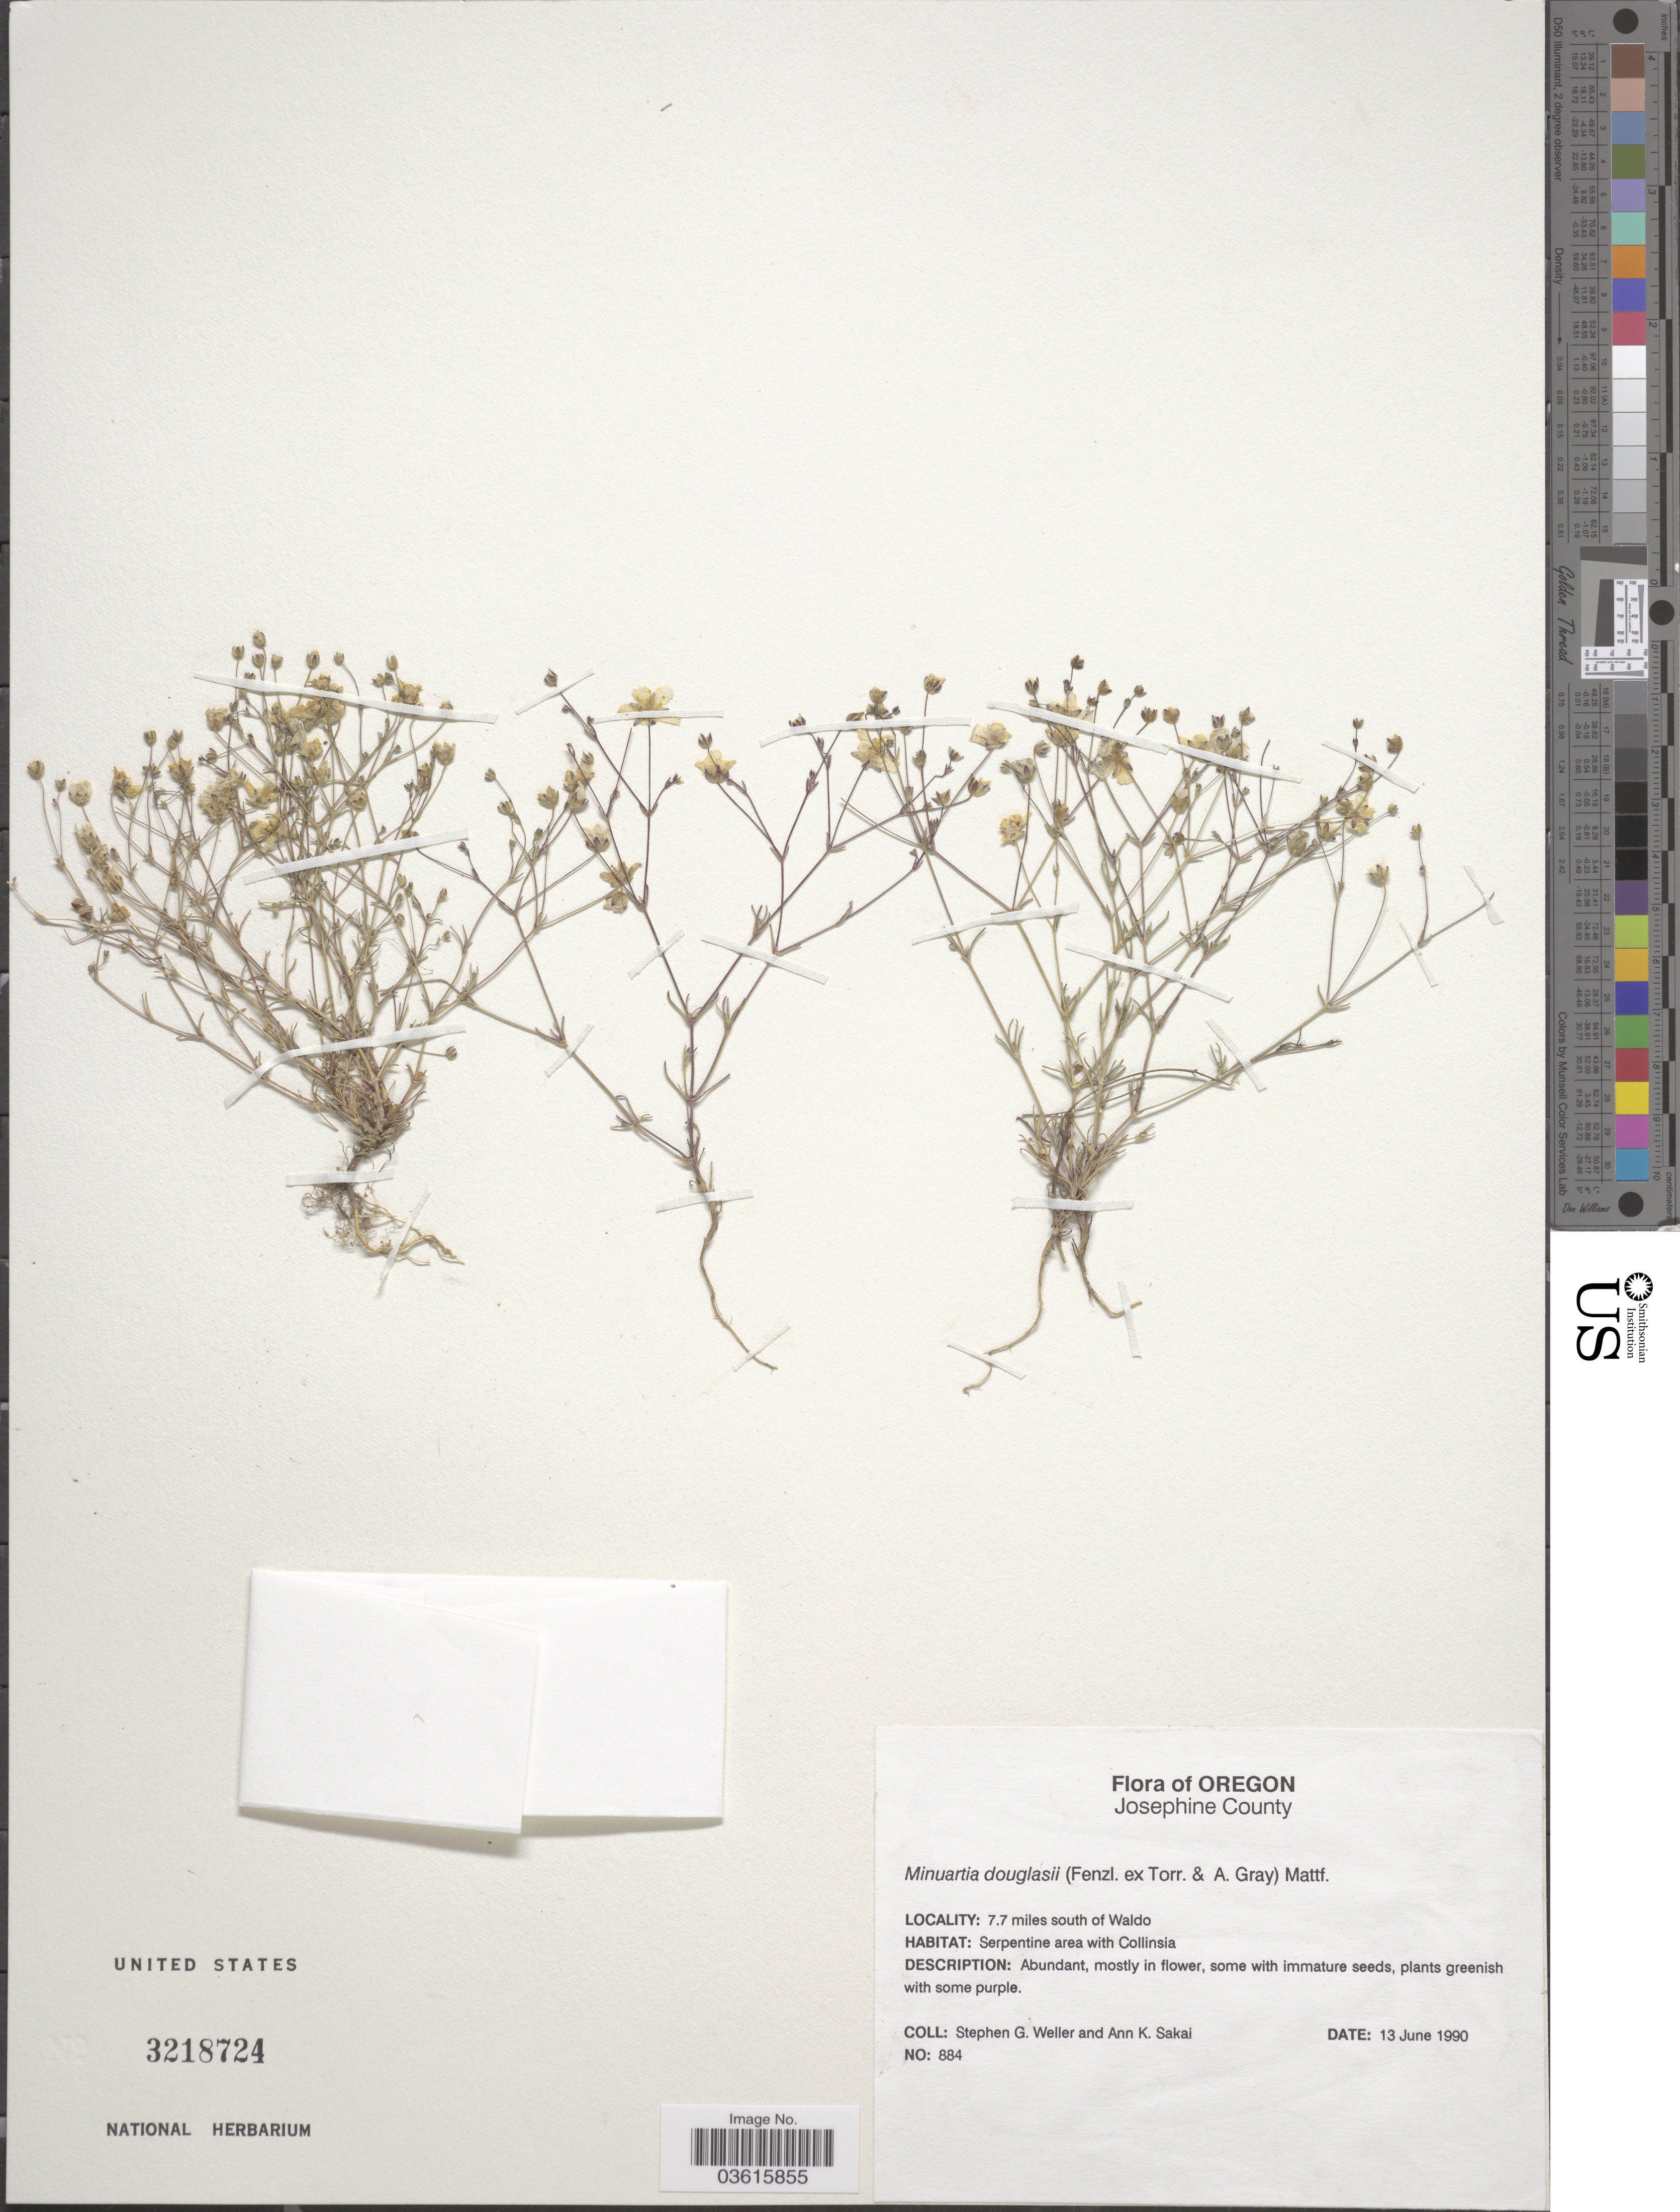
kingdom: Plantae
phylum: Tracheophyta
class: Magnoliopsida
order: Caryophyllales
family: Caryophyllaceae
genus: Minuartia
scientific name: Minuartia douglasii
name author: Mattf.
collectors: S. G. Weller & A. Sakai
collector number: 884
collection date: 1990-06-13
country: United States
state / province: Oregon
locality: Josephine County. 7.7 miles south of Waldo.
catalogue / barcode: US 3218724